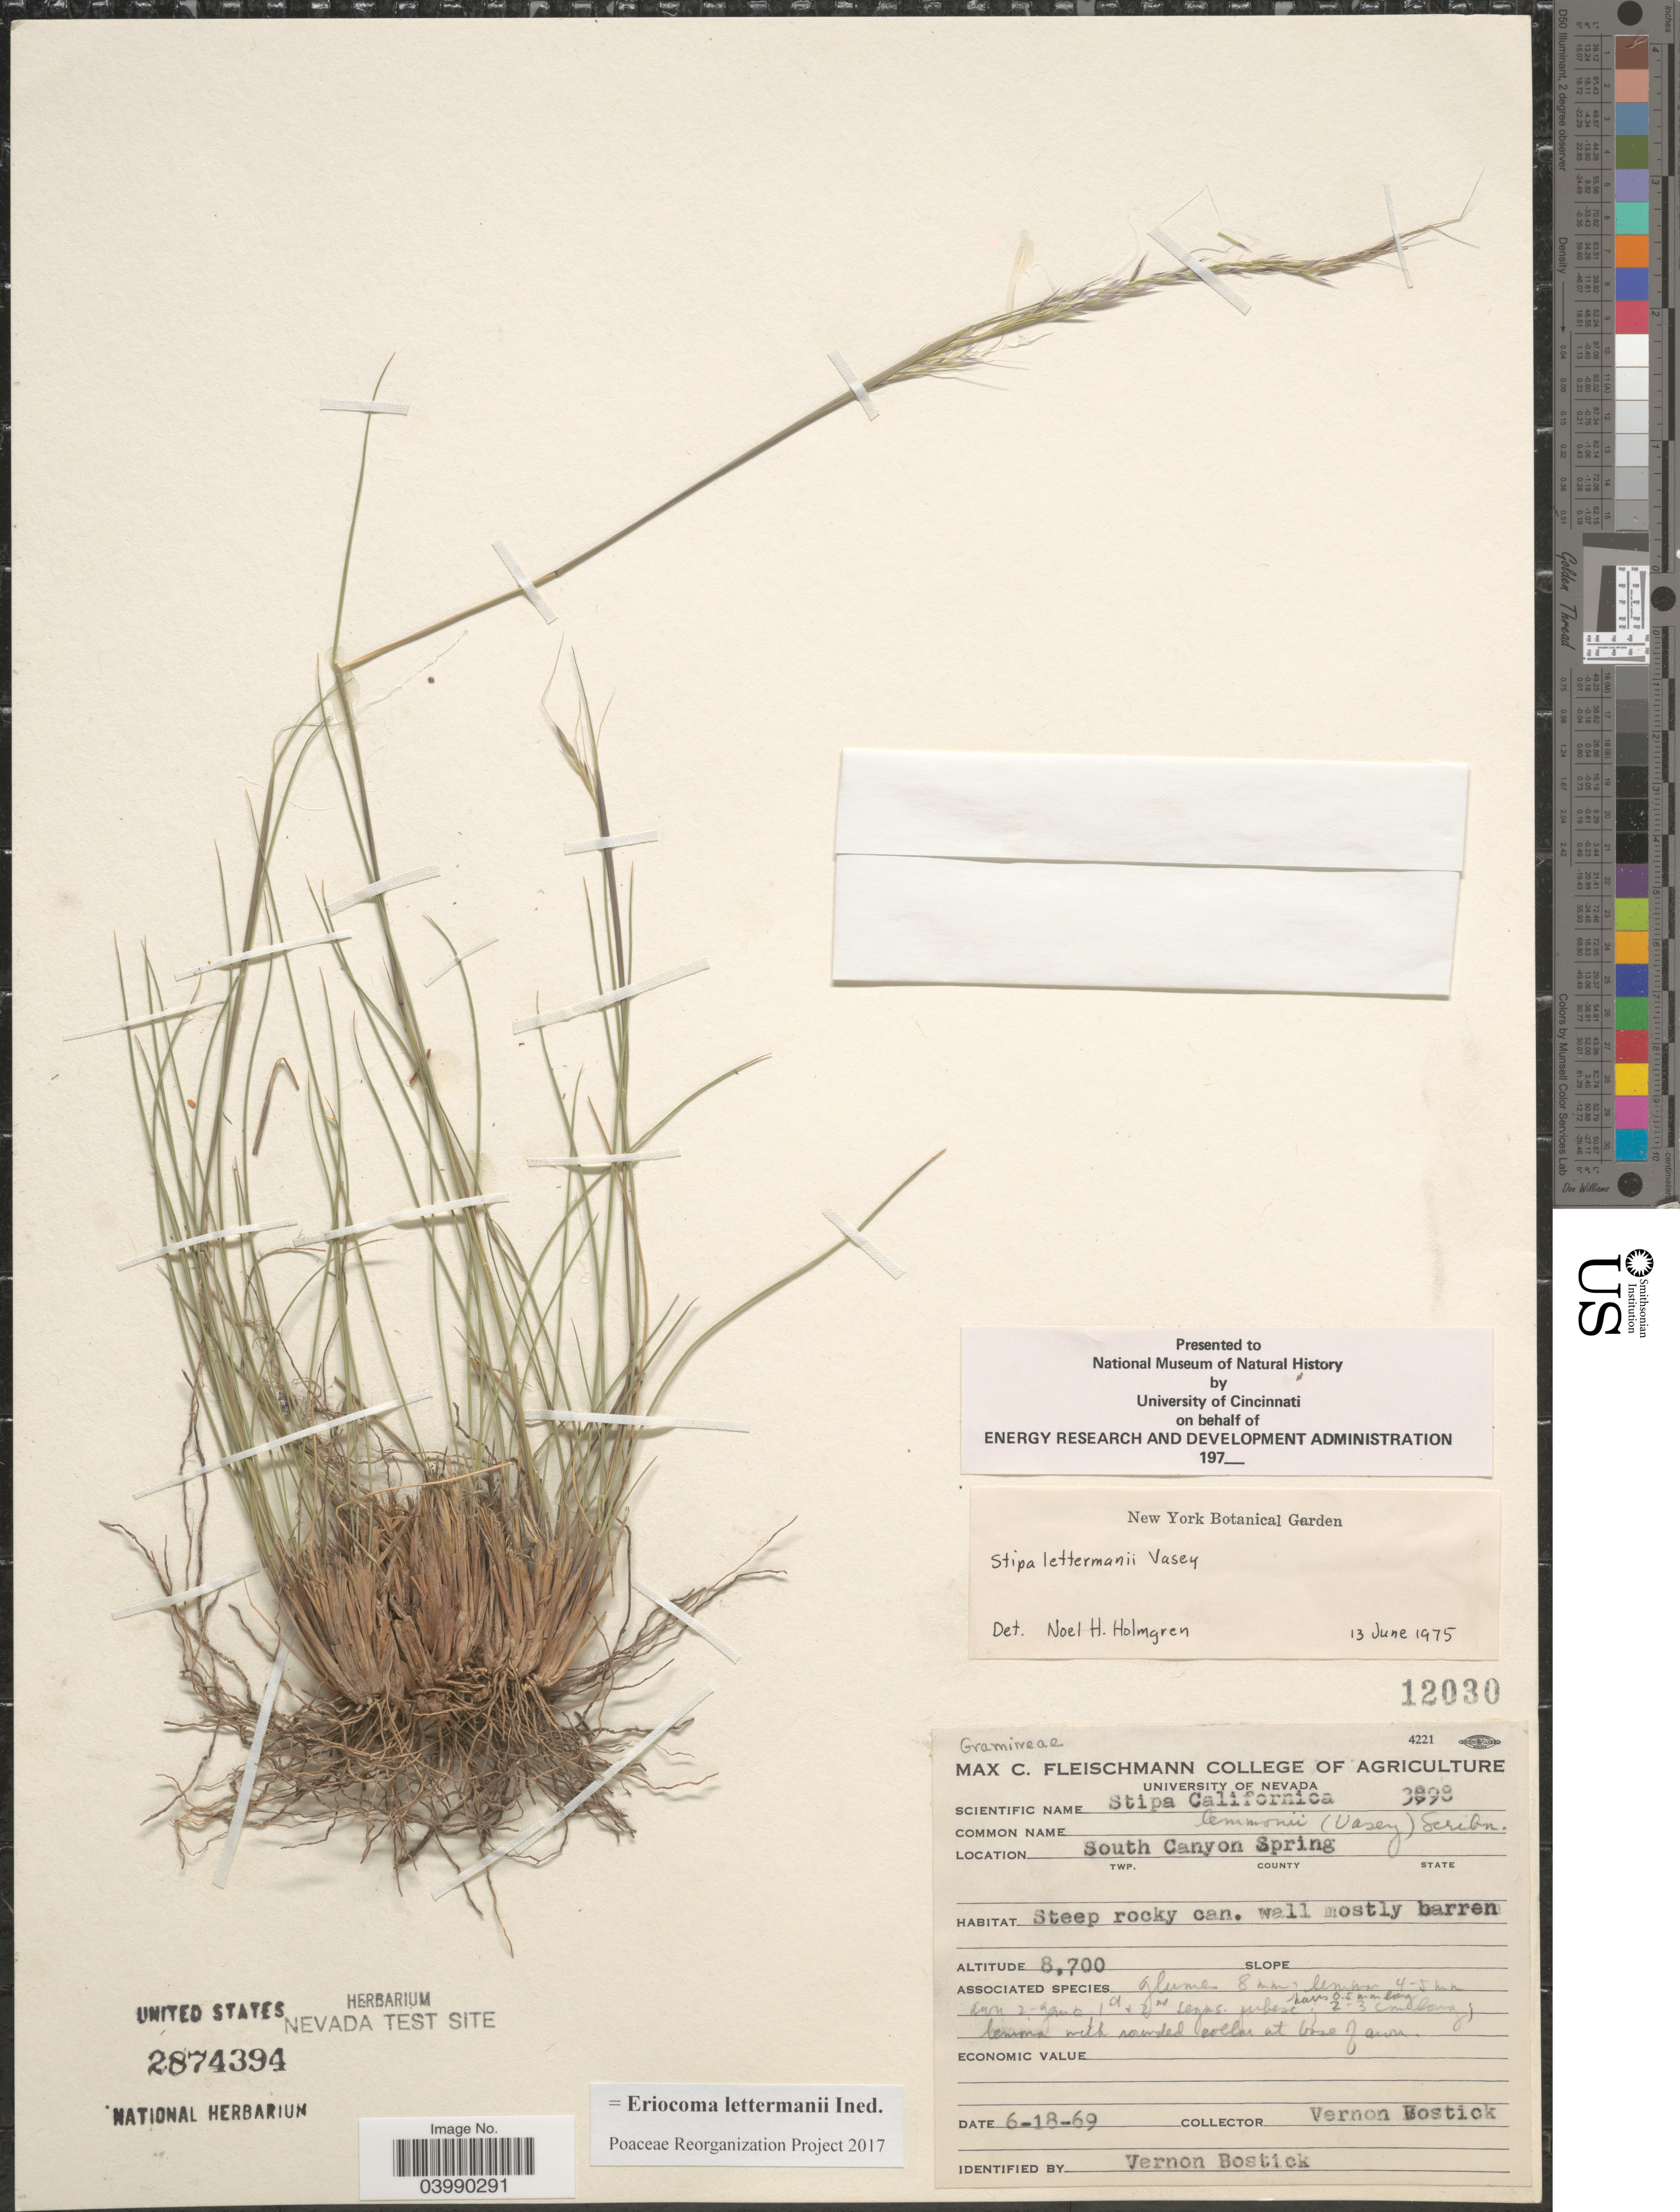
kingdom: Plantae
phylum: Tracheophyta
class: Liliopsida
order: Poales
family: Poaceae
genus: Eriocoma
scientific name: Eriocoma lettermanii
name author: (Vasey) Romasch.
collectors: V. Bostick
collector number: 3898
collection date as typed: Transcribed d/m/y: 18/6/69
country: United States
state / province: Nevada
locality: South Canyon Spring.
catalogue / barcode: US 2874394